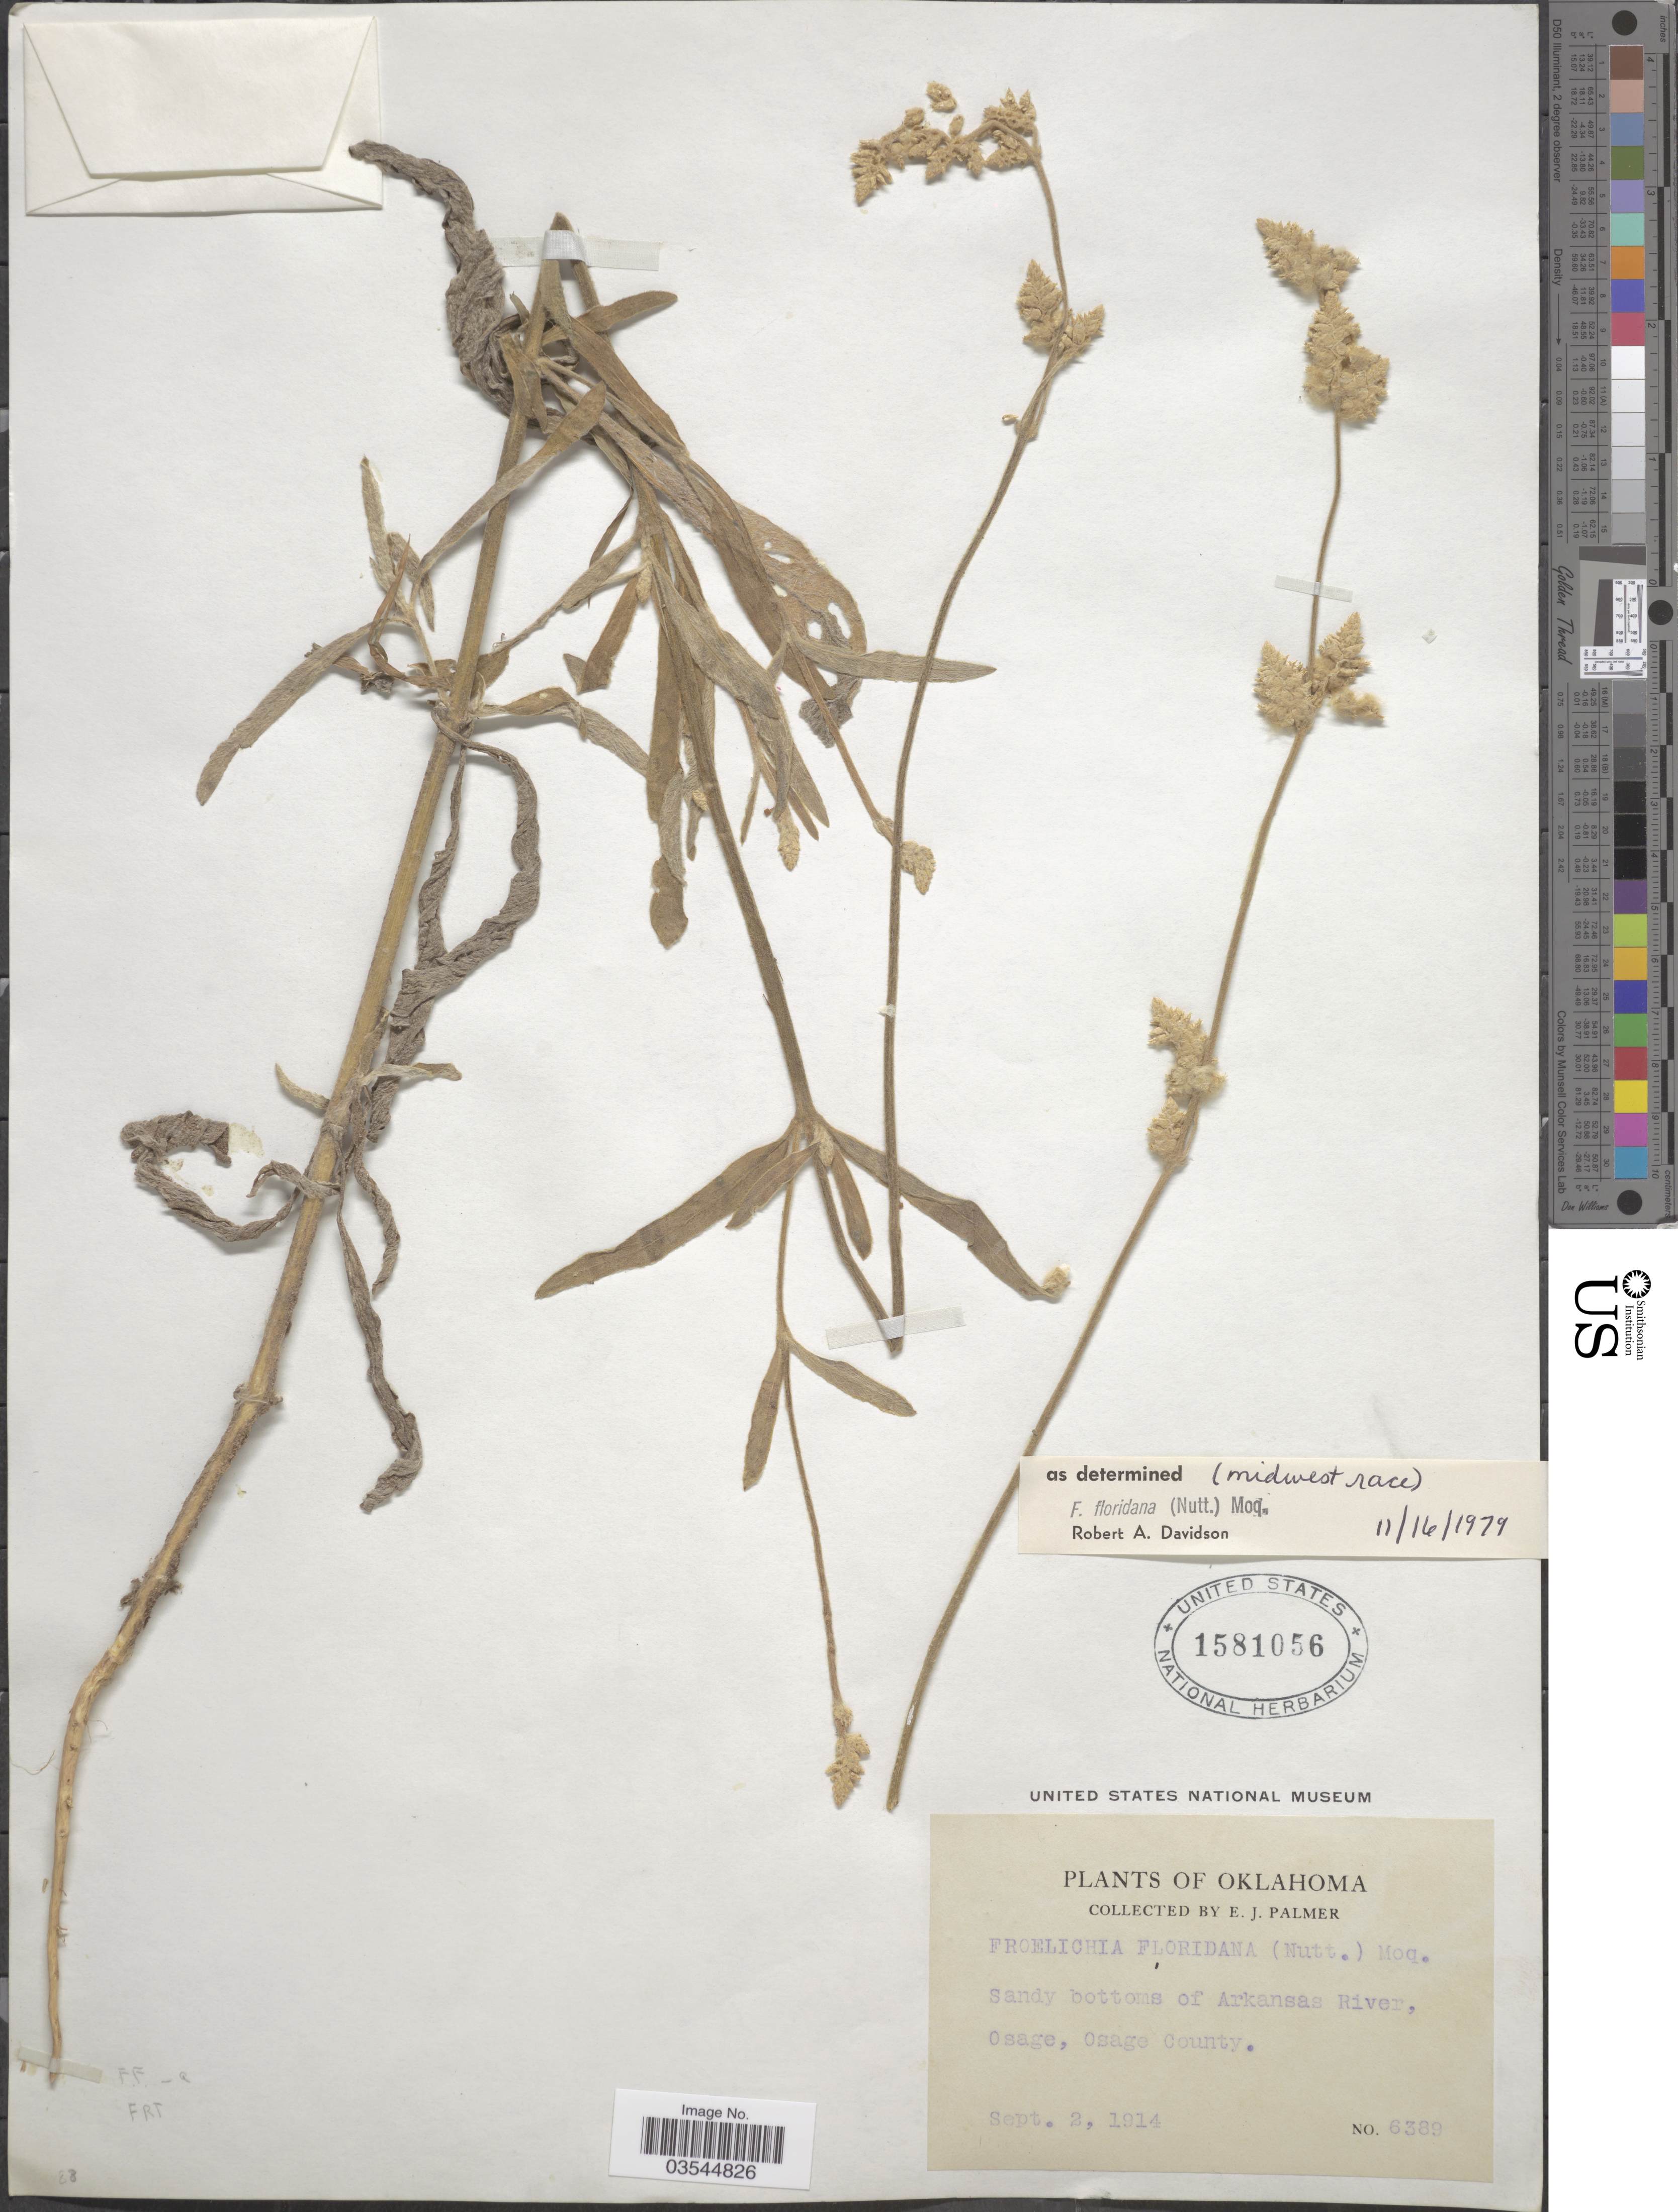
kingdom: Plantae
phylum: Tracheophyta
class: Magnoliopsida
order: Caryophyllales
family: Amaranthaceae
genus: Froelichia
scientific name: Froelichia floridana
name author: (Nutt.) Moq.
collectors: E. J. Palmer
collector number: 6389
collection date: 1914-09-02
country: United States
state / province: Oklahoma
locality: Sandy bottoms of Arkansas River, Osage, Osage County.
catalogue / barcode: US 1581056